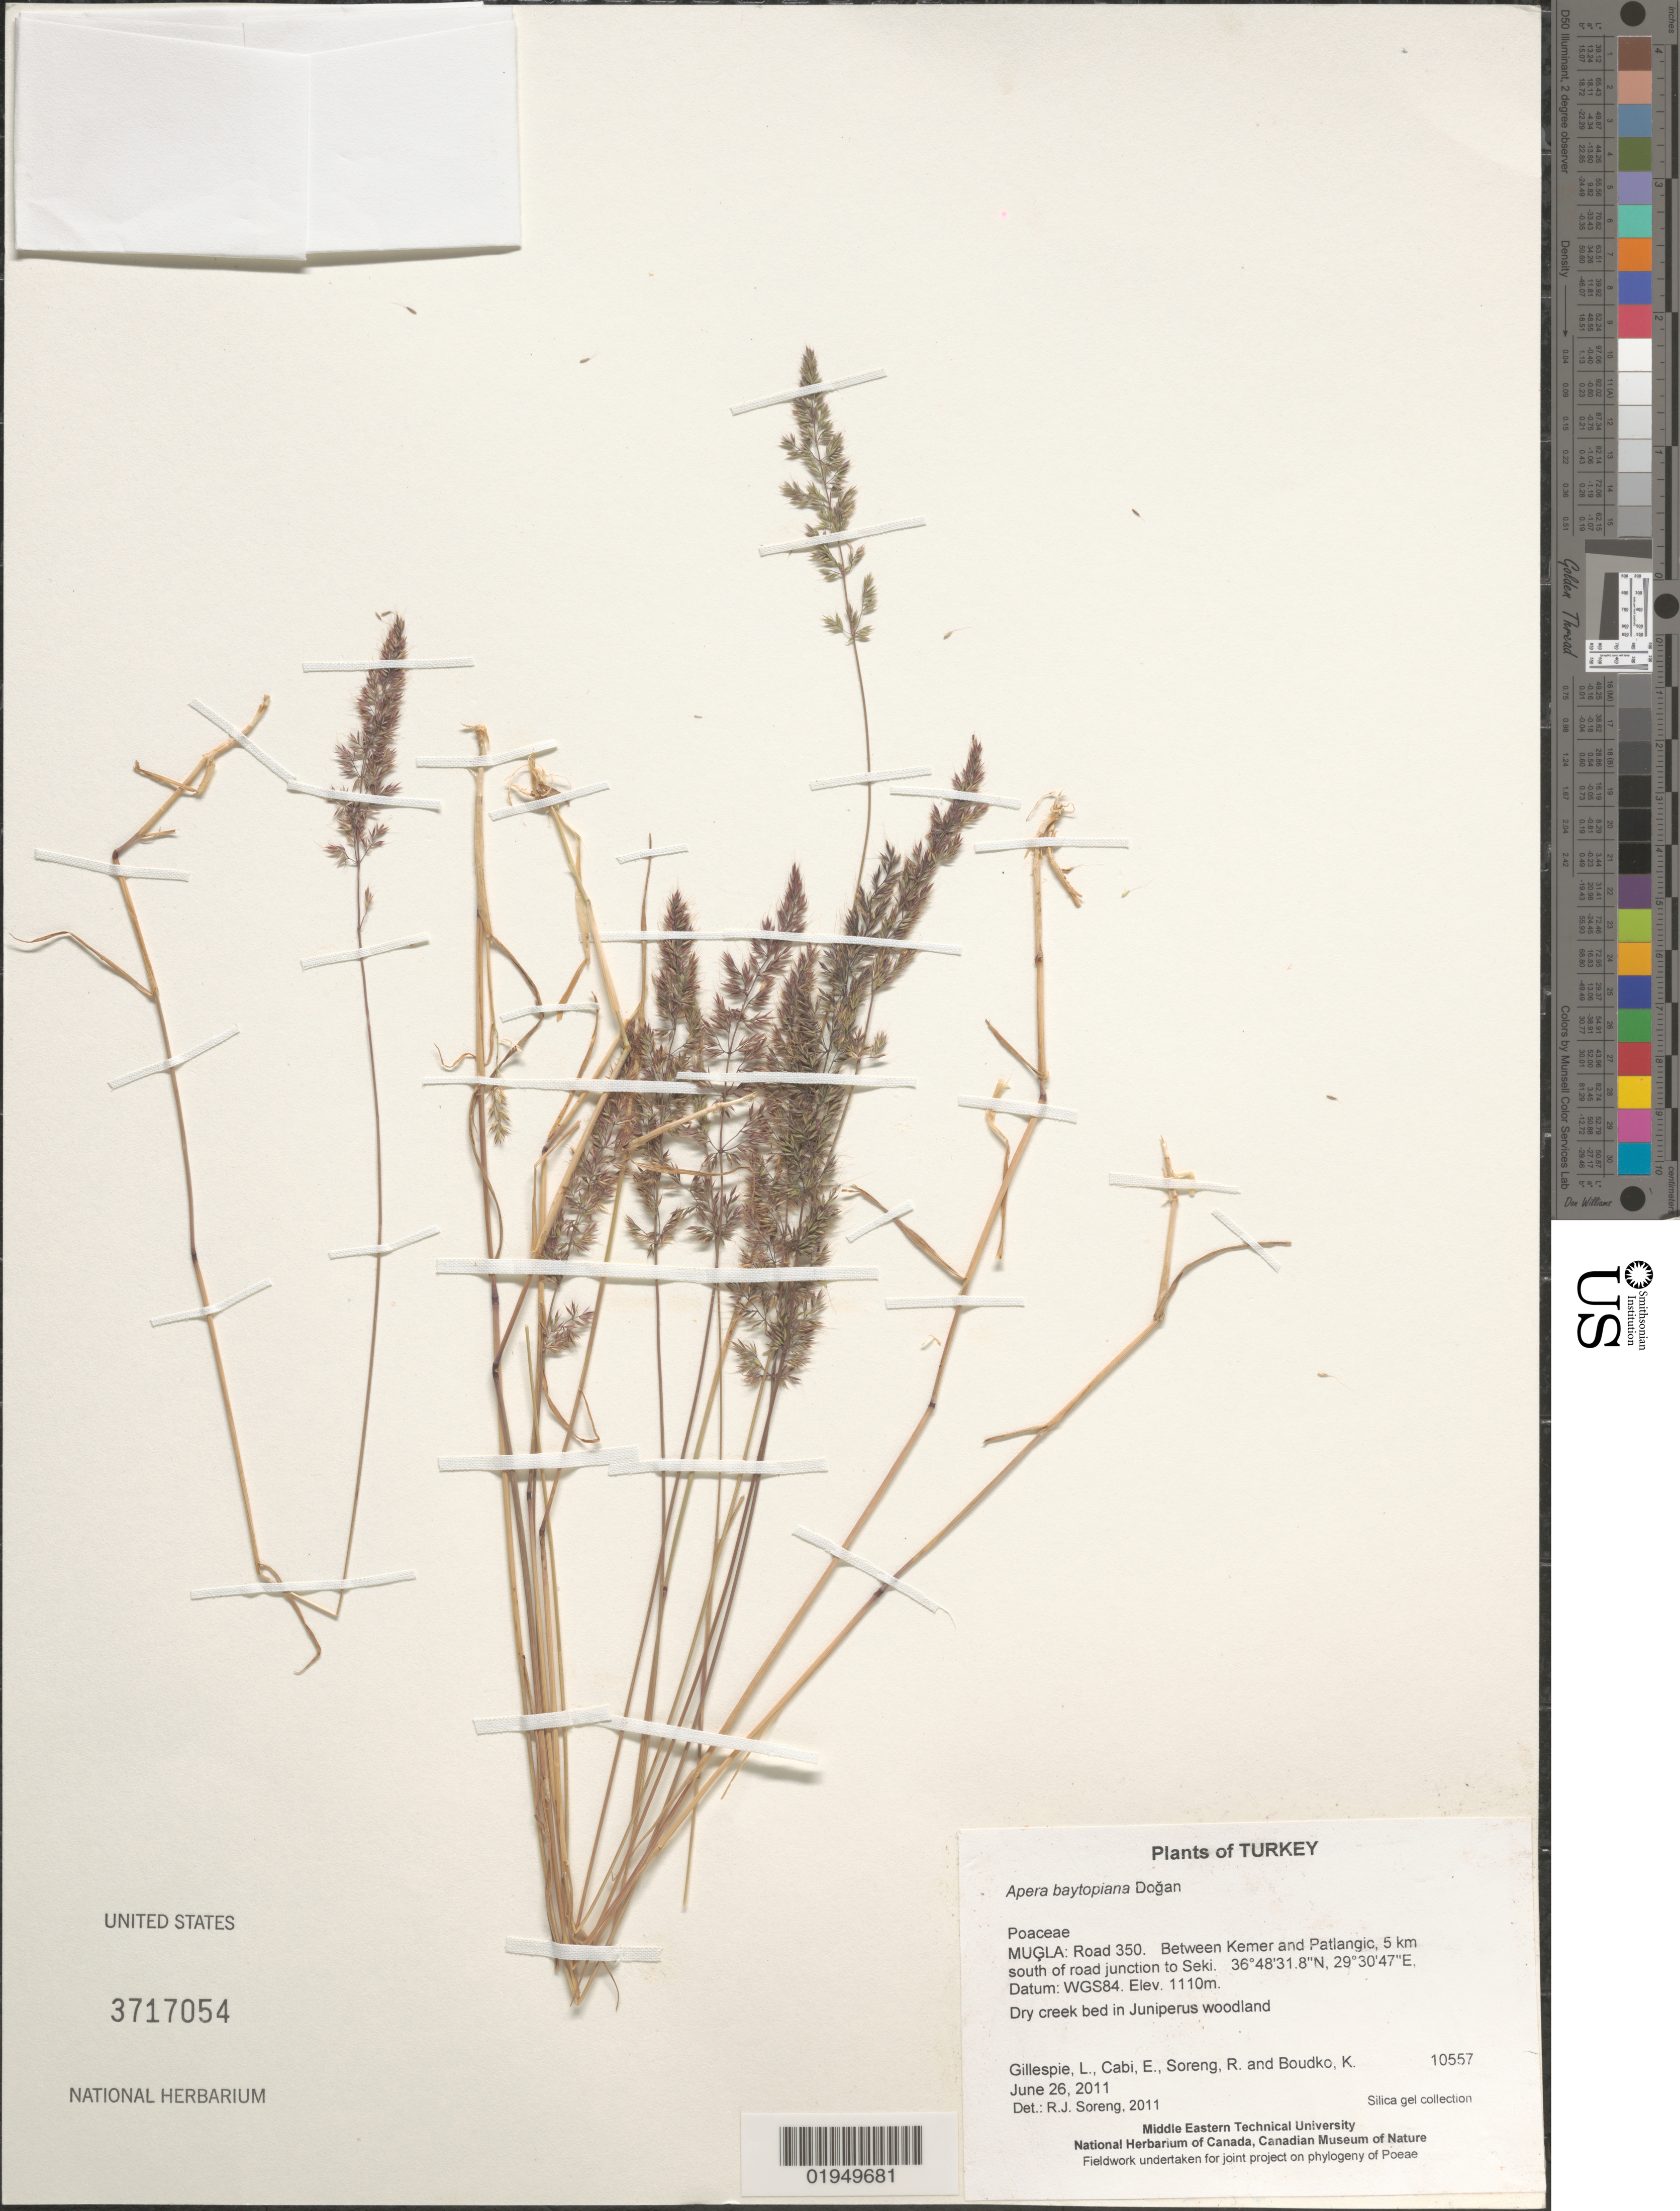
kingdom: Plantae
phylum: Tracheophyta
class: Liliopsida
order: Poales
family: Poaceae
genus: Apera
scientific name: Apera baytopiana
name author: Doğan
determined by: Soreng, Robert J., Research Associate (BOT), Smithsonian Institution - National Museum of Natural History (UNITED STATES)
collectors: L. J. Gillespie, E. Cabi, R. J. Soreng & K. Boudko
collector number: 10557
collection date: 2011-06-26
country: Turkey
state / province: Mugla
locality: Road 350. Between Kemer and Patlangic, 5 km south of road junction to Seki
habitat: Dry creek bed in Juniperus woodland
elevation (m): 1110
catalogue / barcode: US 3717054